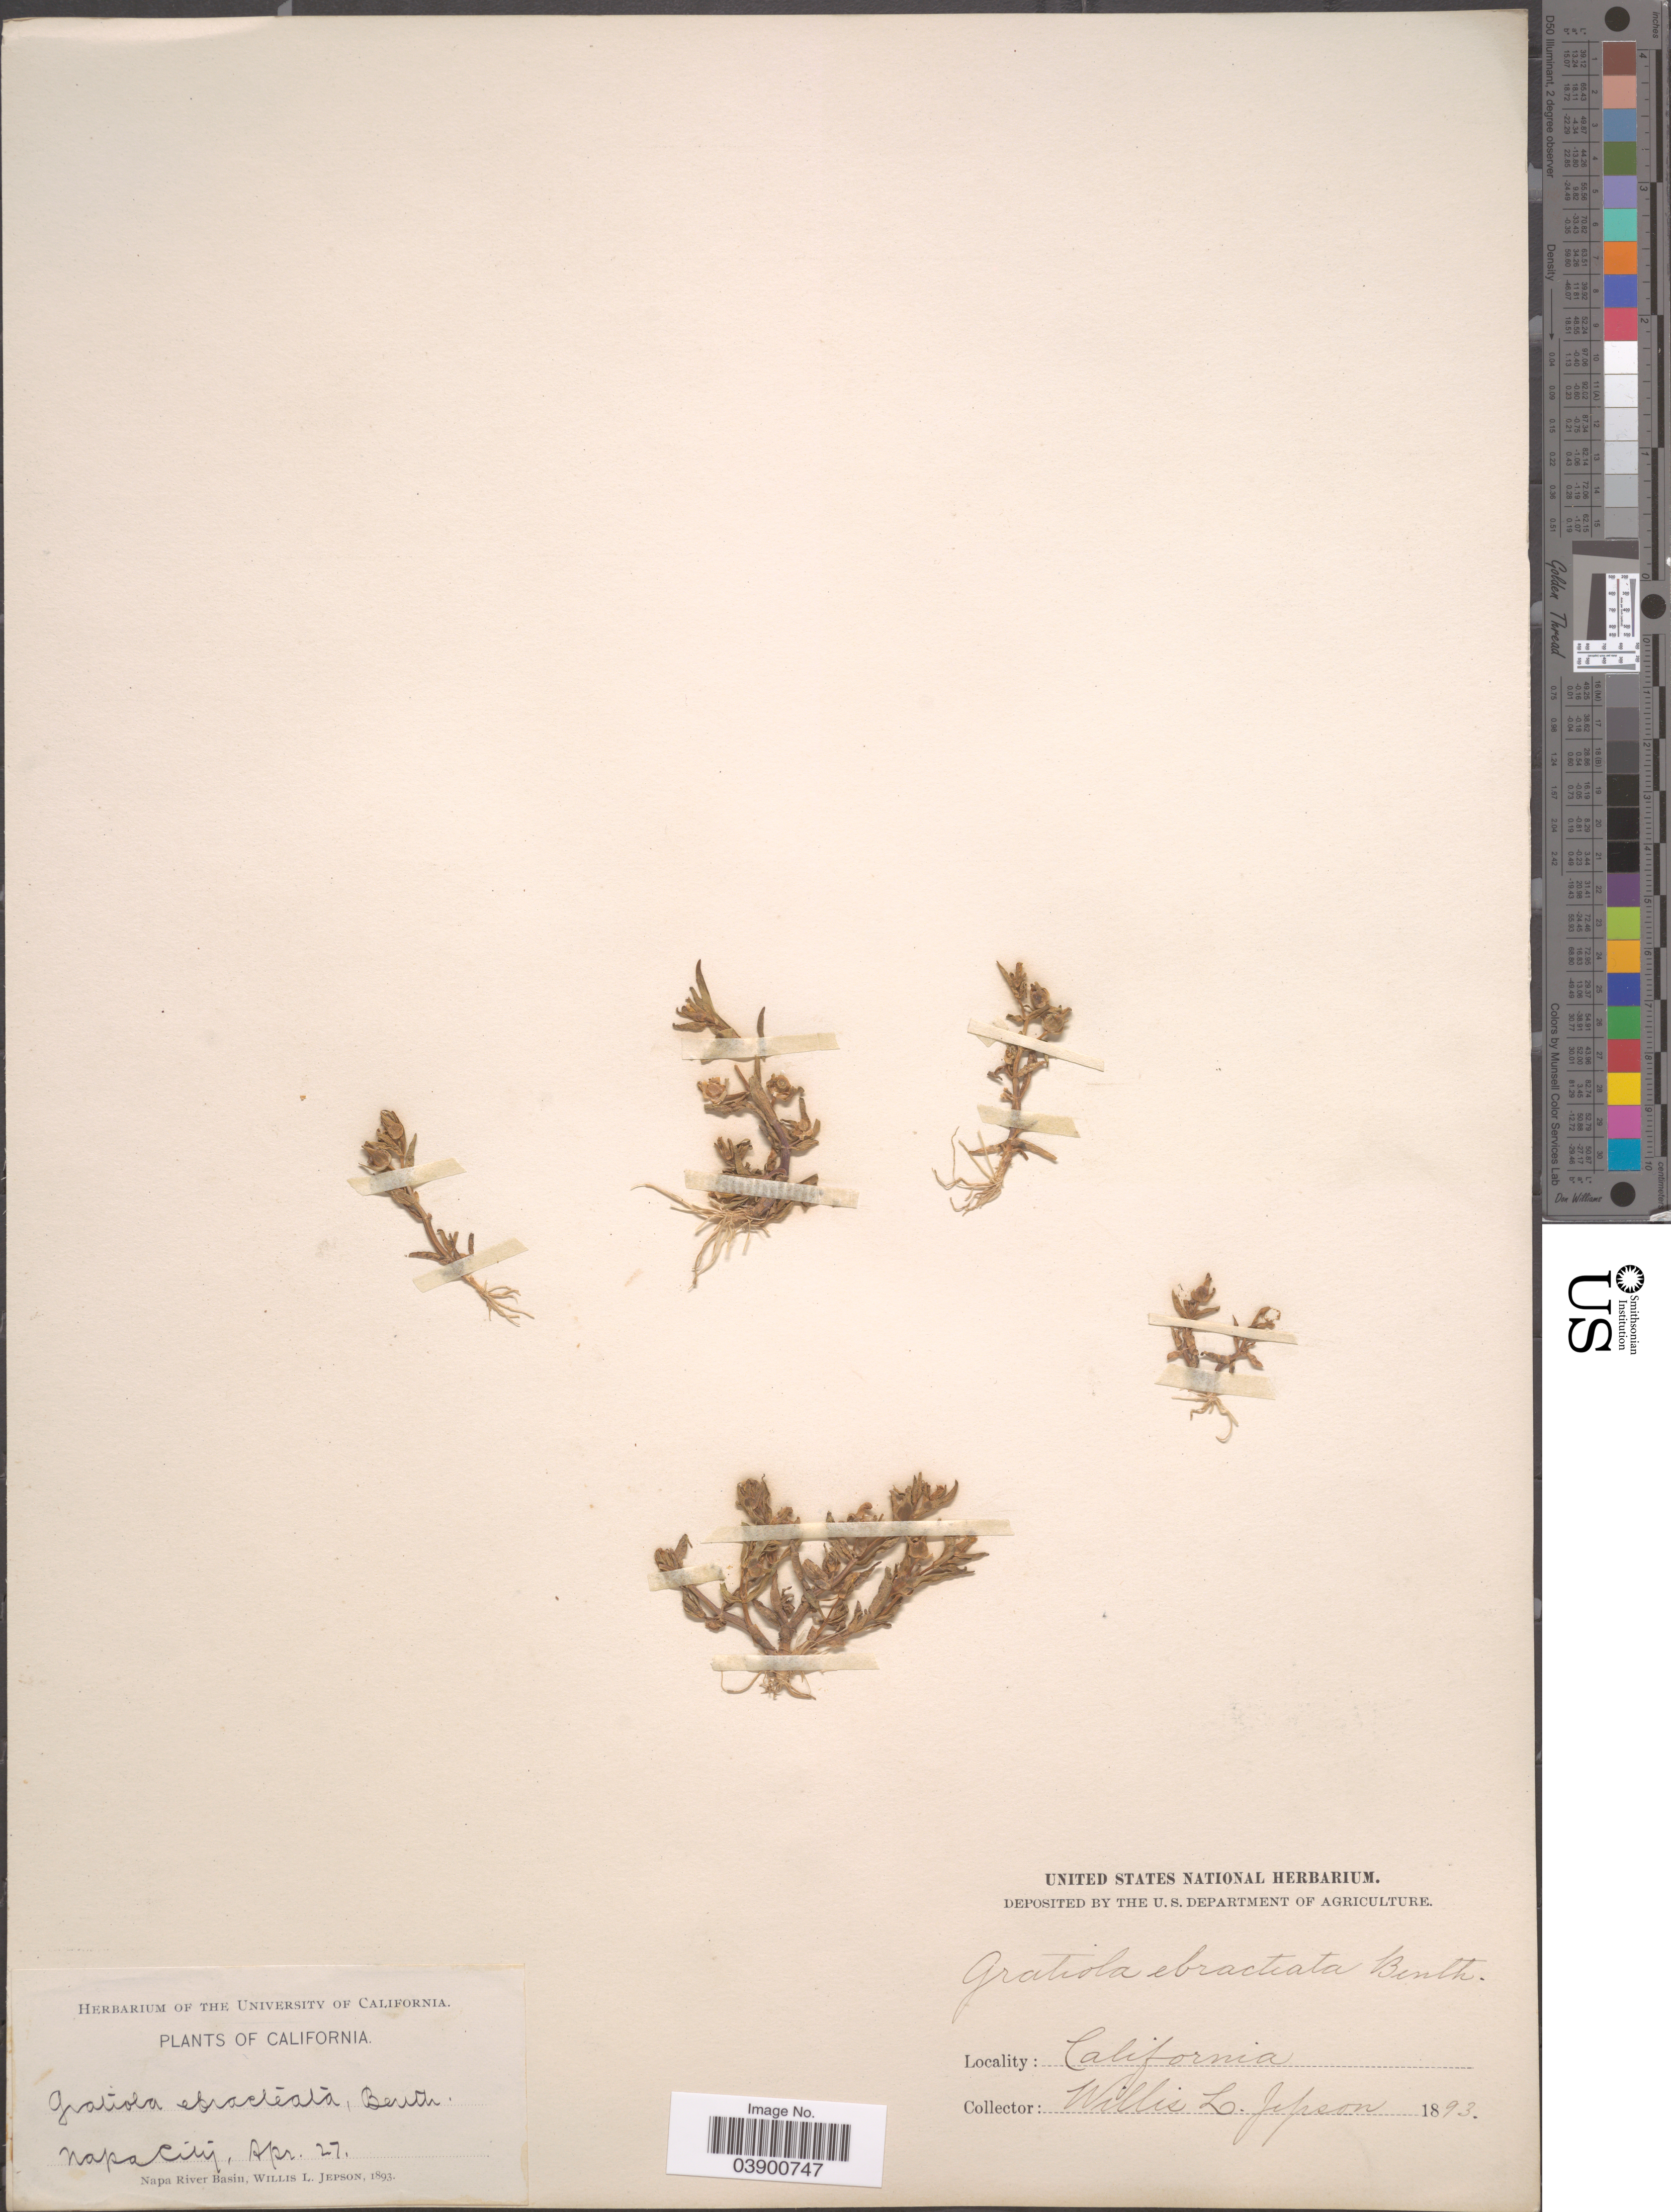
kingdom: Plantae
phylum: Tracheophyta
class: Magnoliopsida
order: Lamiales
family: Plantaginaceae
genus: Gratiola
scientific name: Gratiola ebracteata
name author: Benth.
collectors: W. L. Jepson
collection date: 1893-04-27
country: United States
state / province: California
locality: Napa City. Napa River Basin.